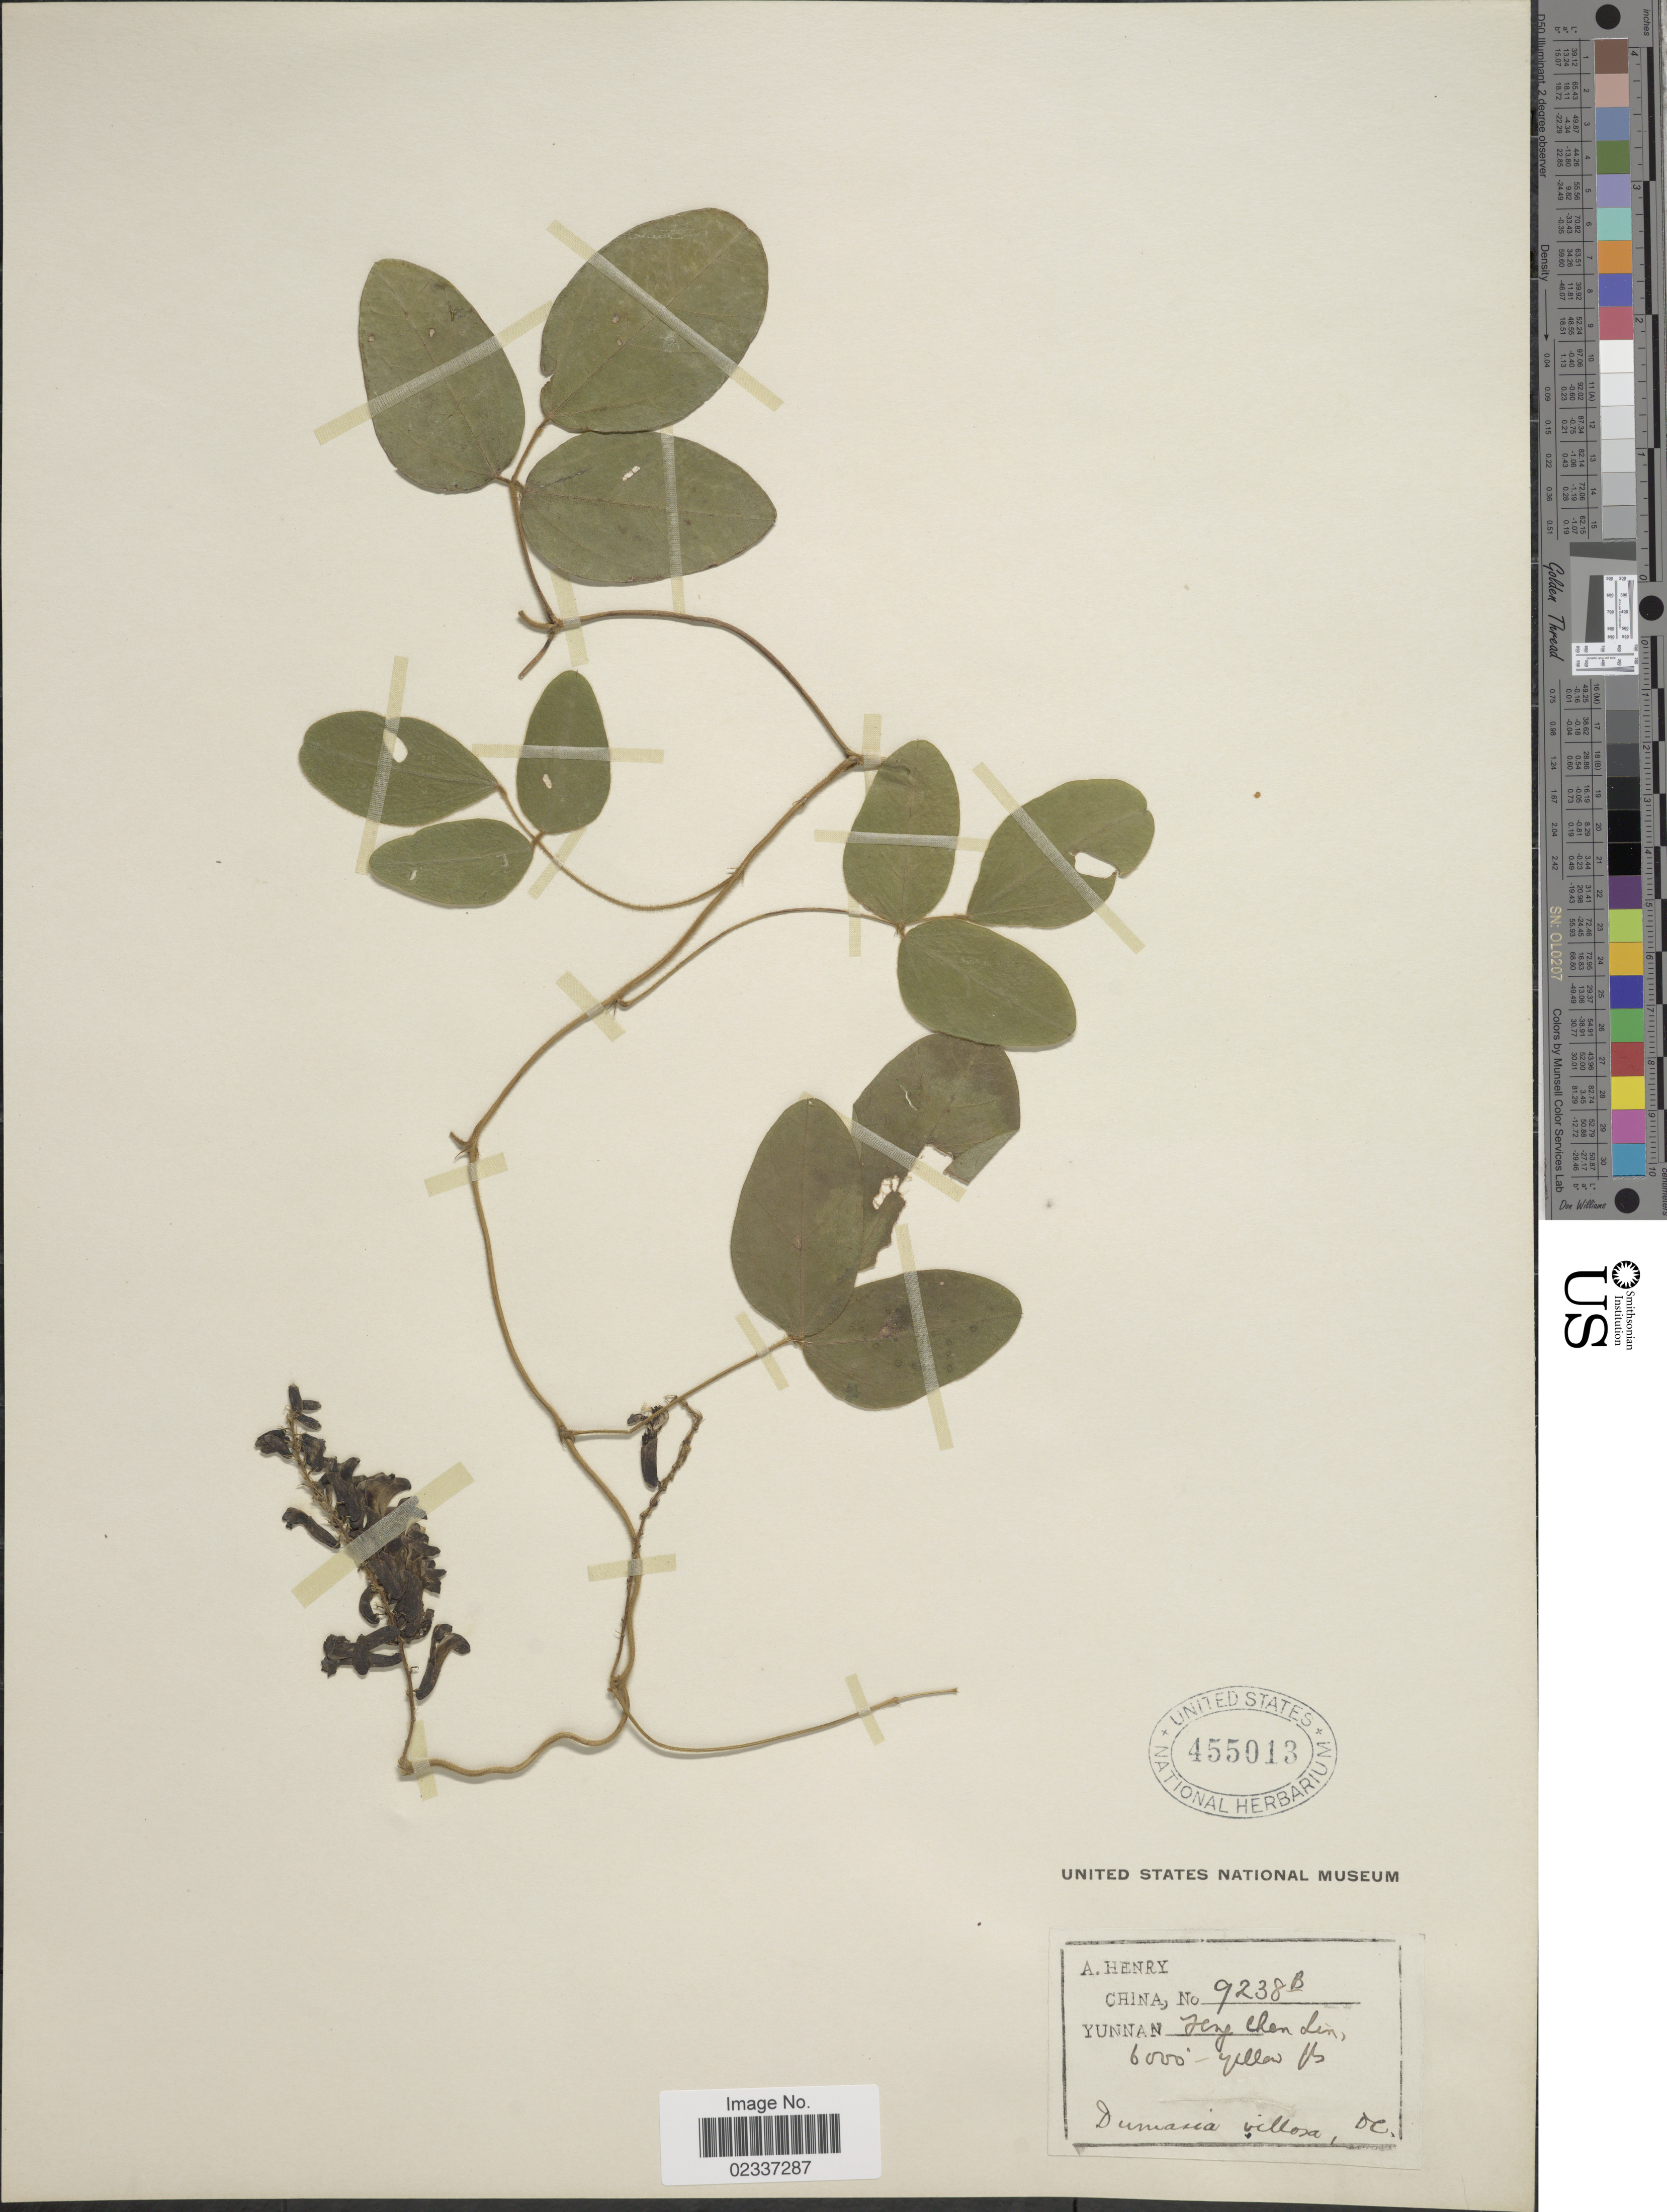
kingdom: Plantae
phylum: Tracheophyta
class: Magnoliopsida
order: Fabales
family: Fabaceae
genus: Dumasia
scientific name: Dumasia villosa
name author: DC.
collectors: A. Henry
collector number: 9238 B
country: China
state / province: Yunnan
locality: Yunnan, Heng Chen Lin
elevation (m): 1829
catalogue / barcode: US 455013